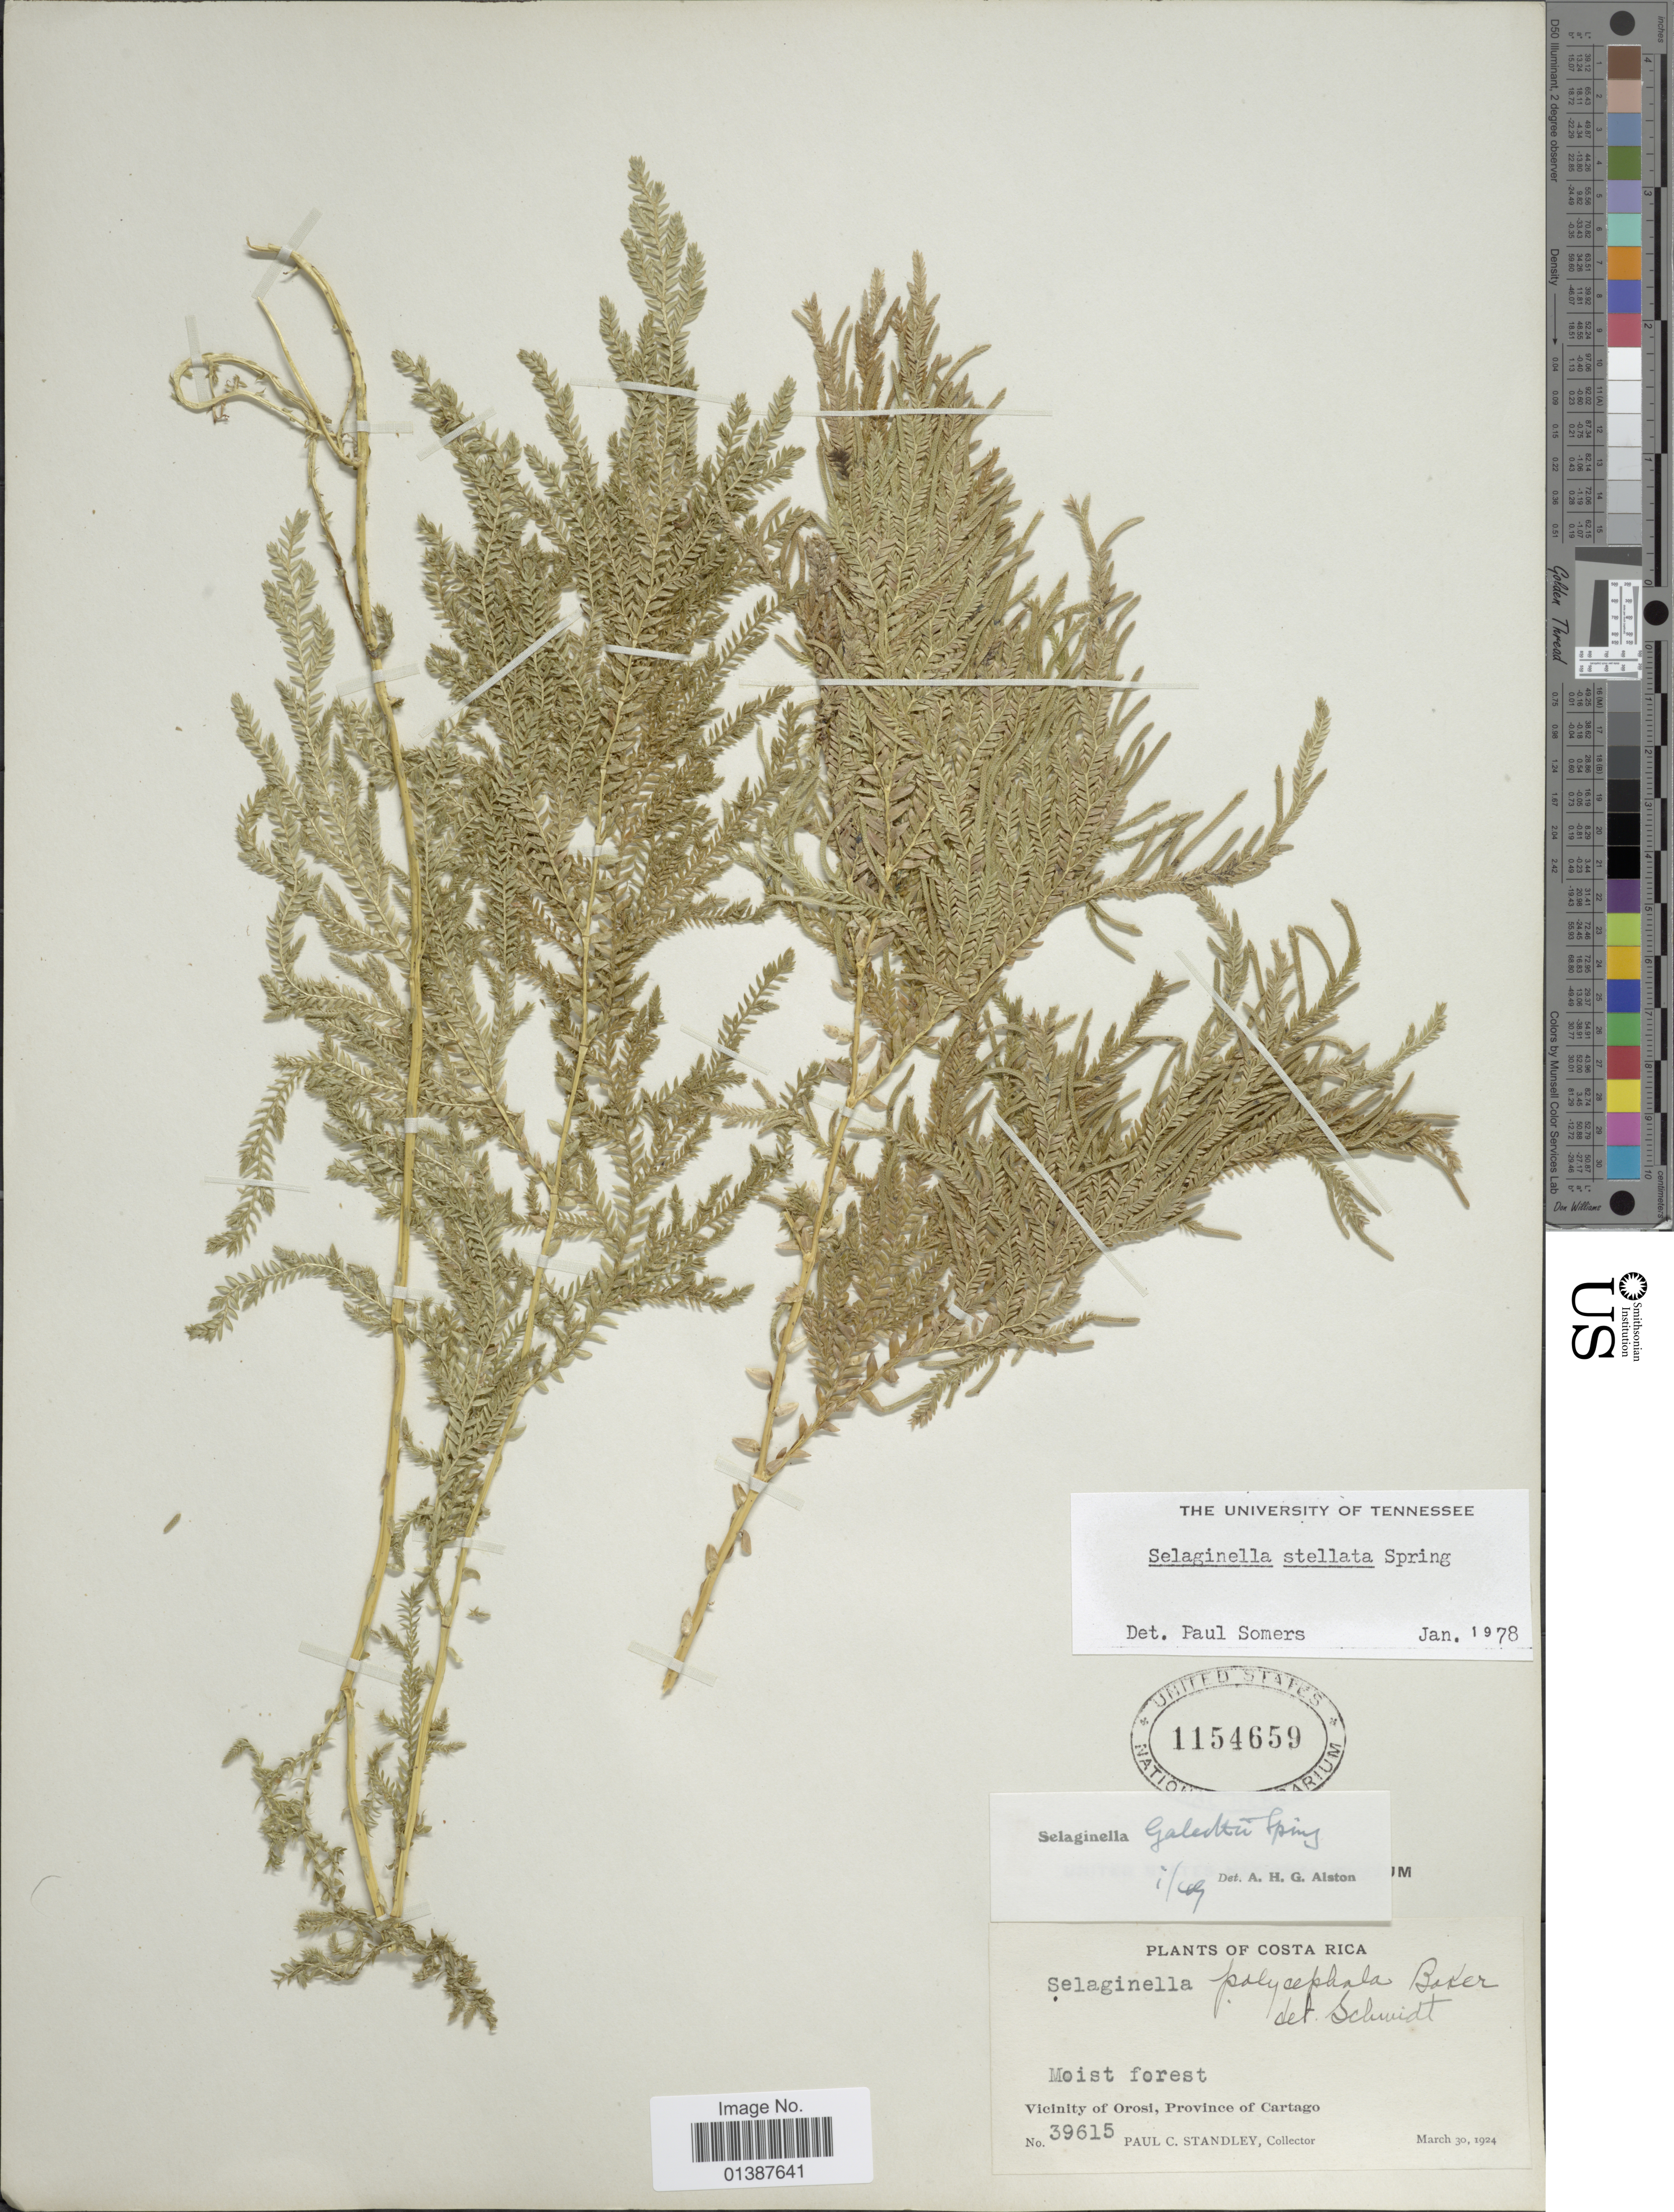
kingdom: Plantae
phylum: Tracheophyta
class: Lycopodiopsida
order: Selaginellales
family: Selaginellaceae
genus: Selaginella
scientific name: Selaginella galeottii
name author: Spring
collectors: P. C. Standley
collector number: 39615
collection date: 1924-03-30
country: Costa Rica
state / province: Cartago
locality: Vicinity of Orosi, Province of Cartago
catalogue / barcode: US 1154659